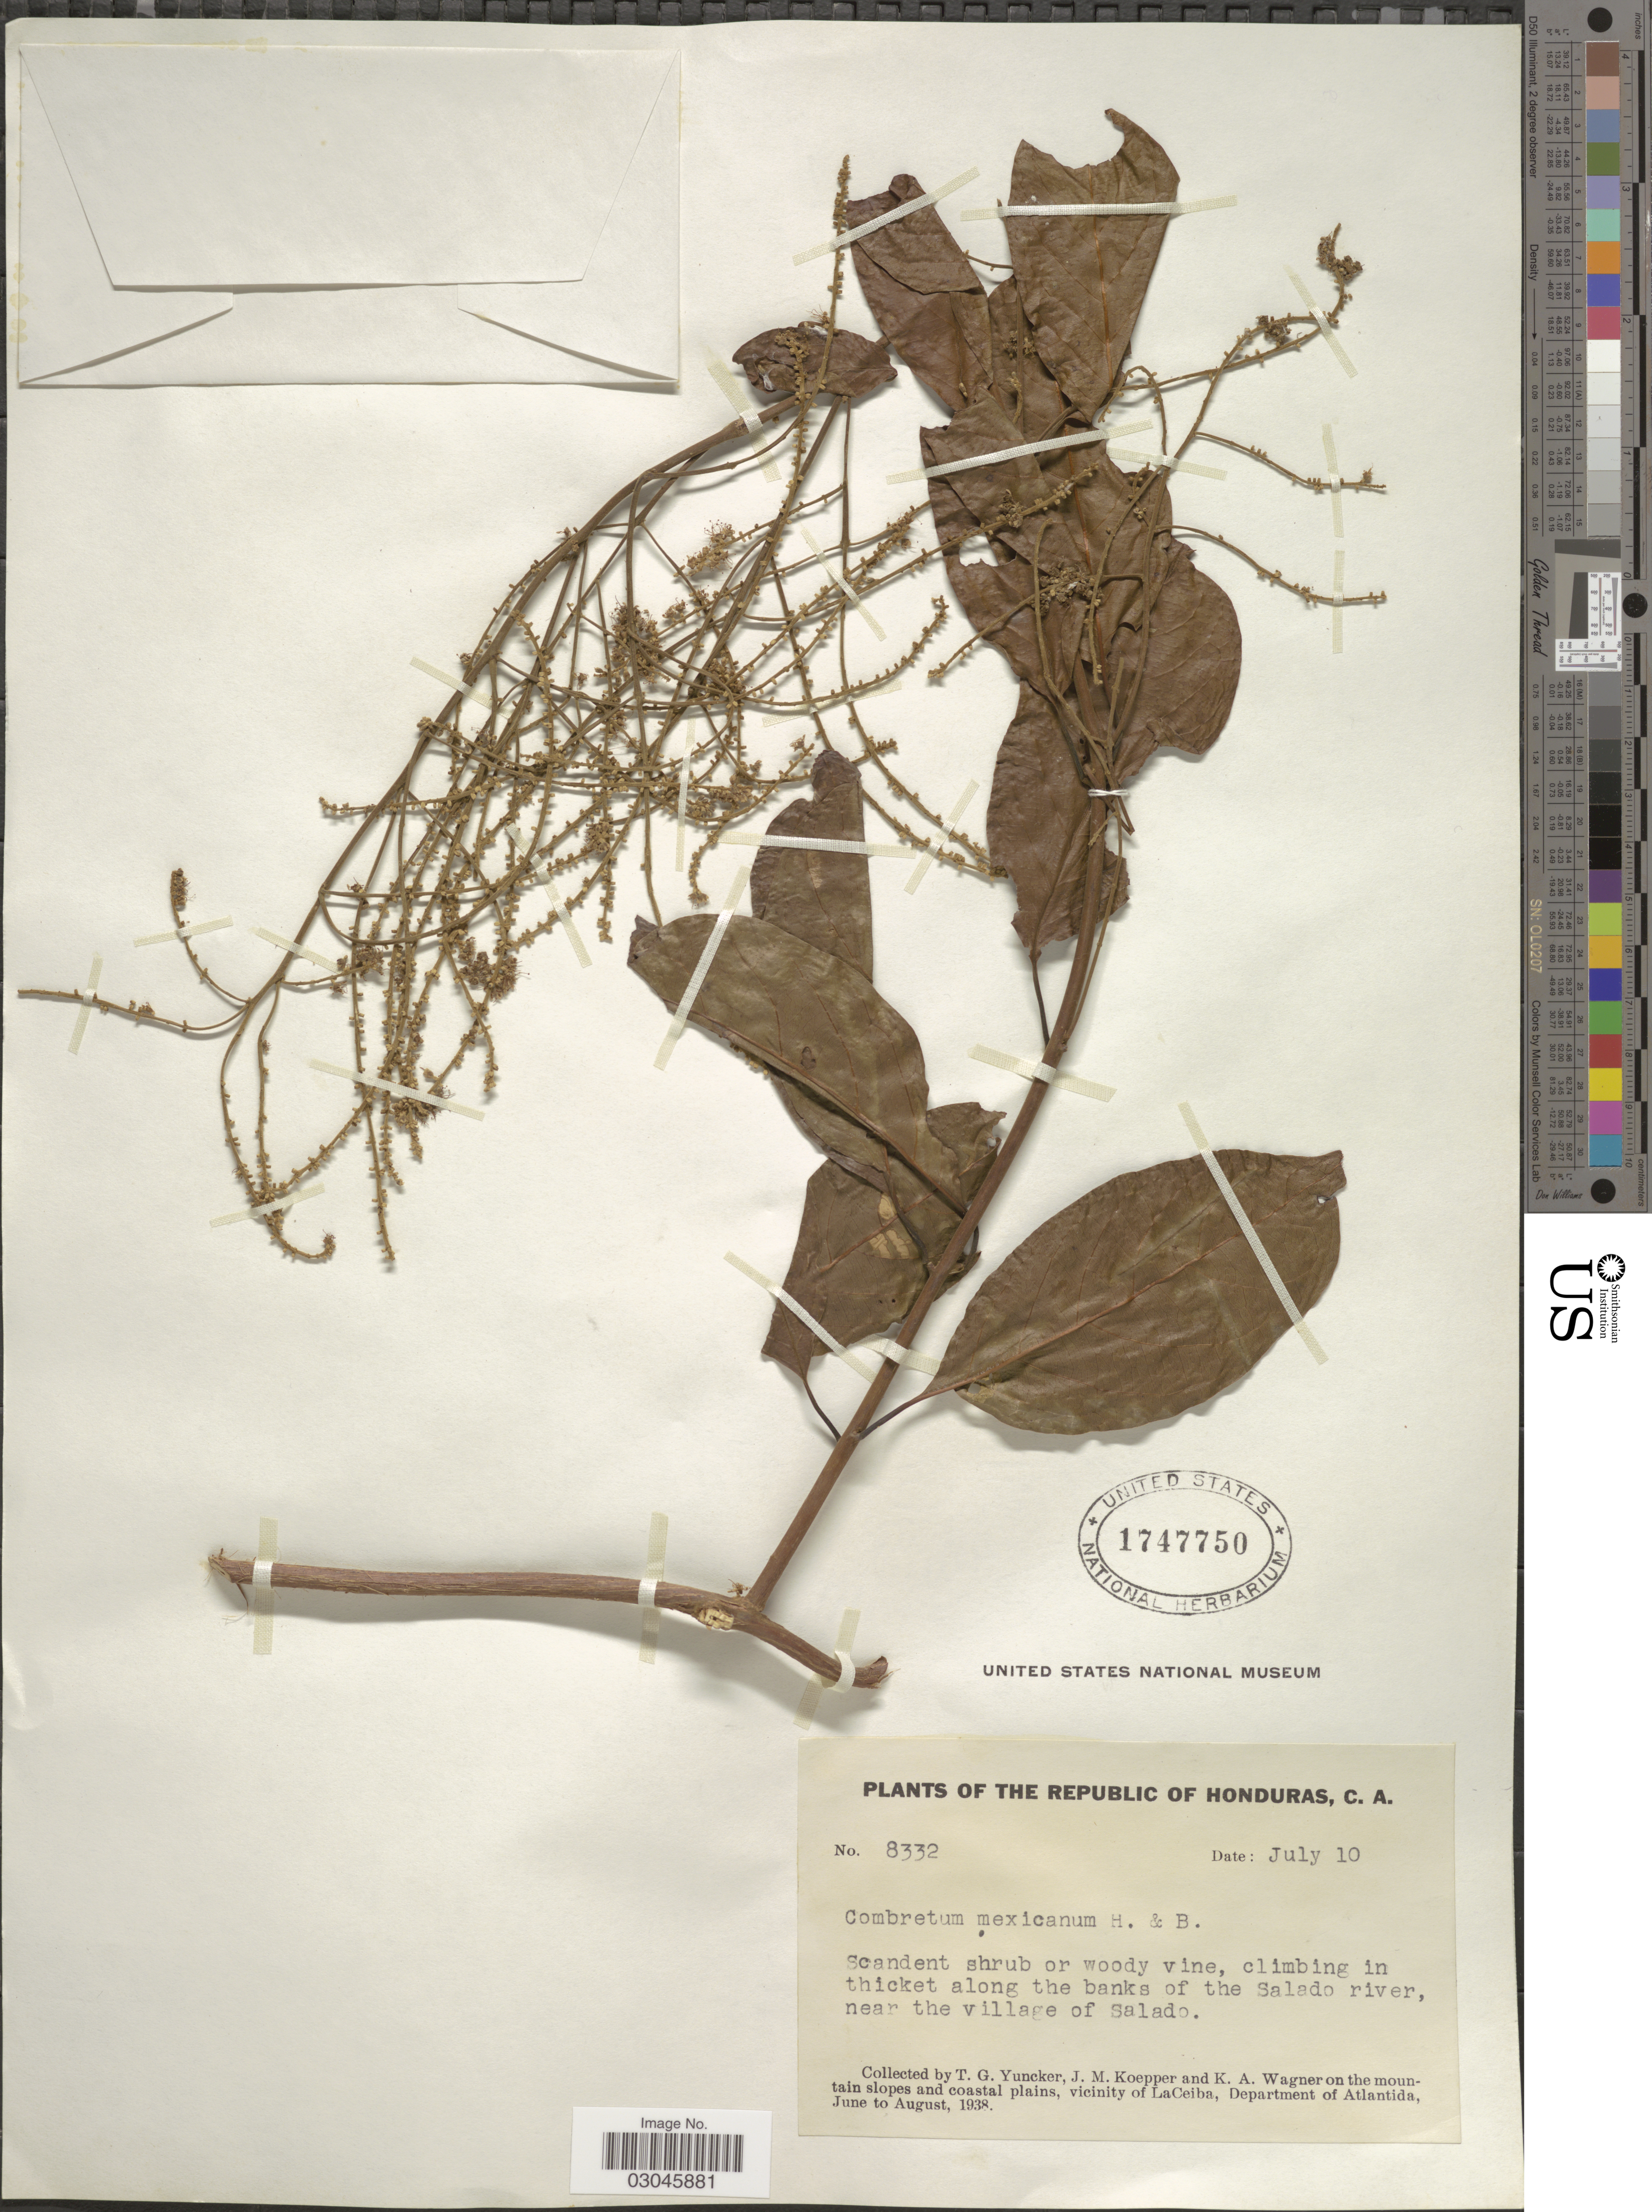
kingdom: Plantae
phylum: Tracheophyta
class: Magnoliopsida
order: Myrtales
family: Combretaceae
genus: Combretum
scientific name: Combretum laxum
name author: Jacq.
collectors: T. G. Yuncker, J. M. Koepper & K. A. Wagner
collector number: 8332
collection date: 1938-07-10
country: Honduras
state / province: Atlántida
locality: Scandent shrub or woody vine, climbing in thicket along the banks of the Salado river, near the village of Salado. On the mountain slopes and coastal plains, vicinity of LaCeiba, Department of Atlantida.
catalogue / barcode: US 1747750